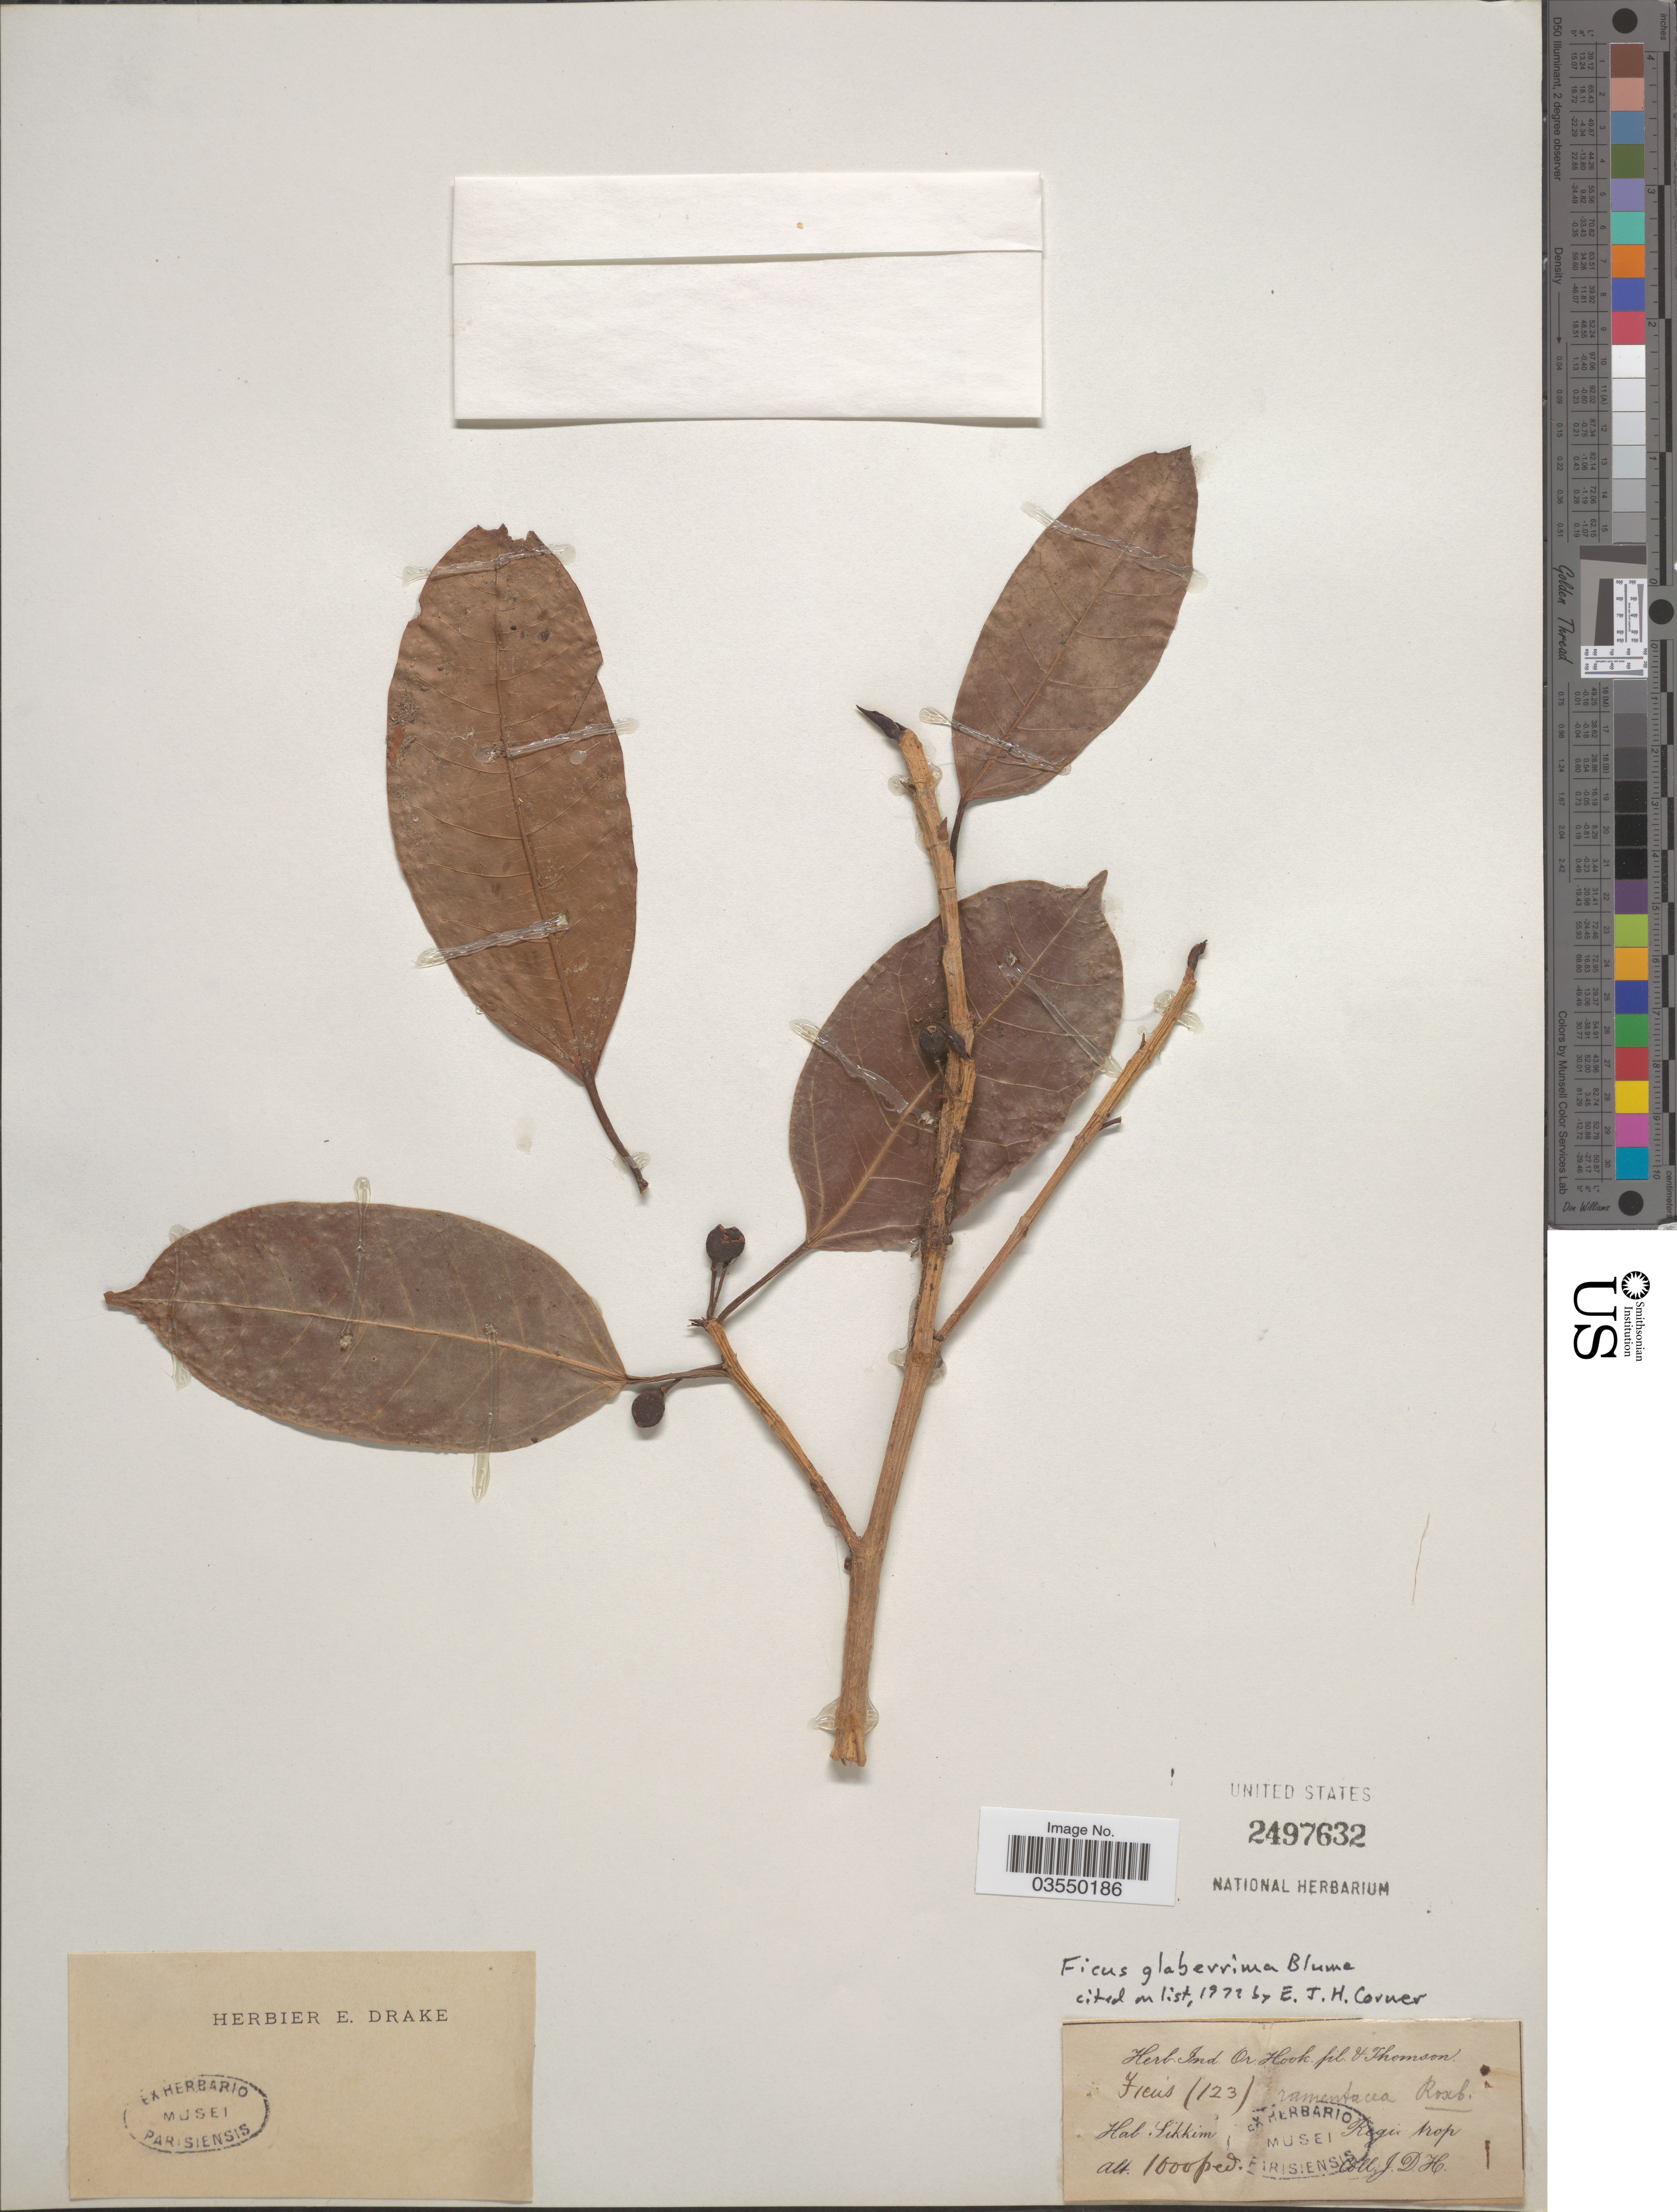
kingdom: Plantae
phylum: Tracheophyta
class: Magnoliopsida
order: Rosales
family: Moraceae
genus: Ficus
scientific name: Ficus glaberrima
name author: Heyne ex Roth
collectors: J. D. Hooker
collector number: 123?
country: India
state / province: Sikkim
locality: Regio trop.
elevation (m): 305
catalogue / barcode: US 2497632